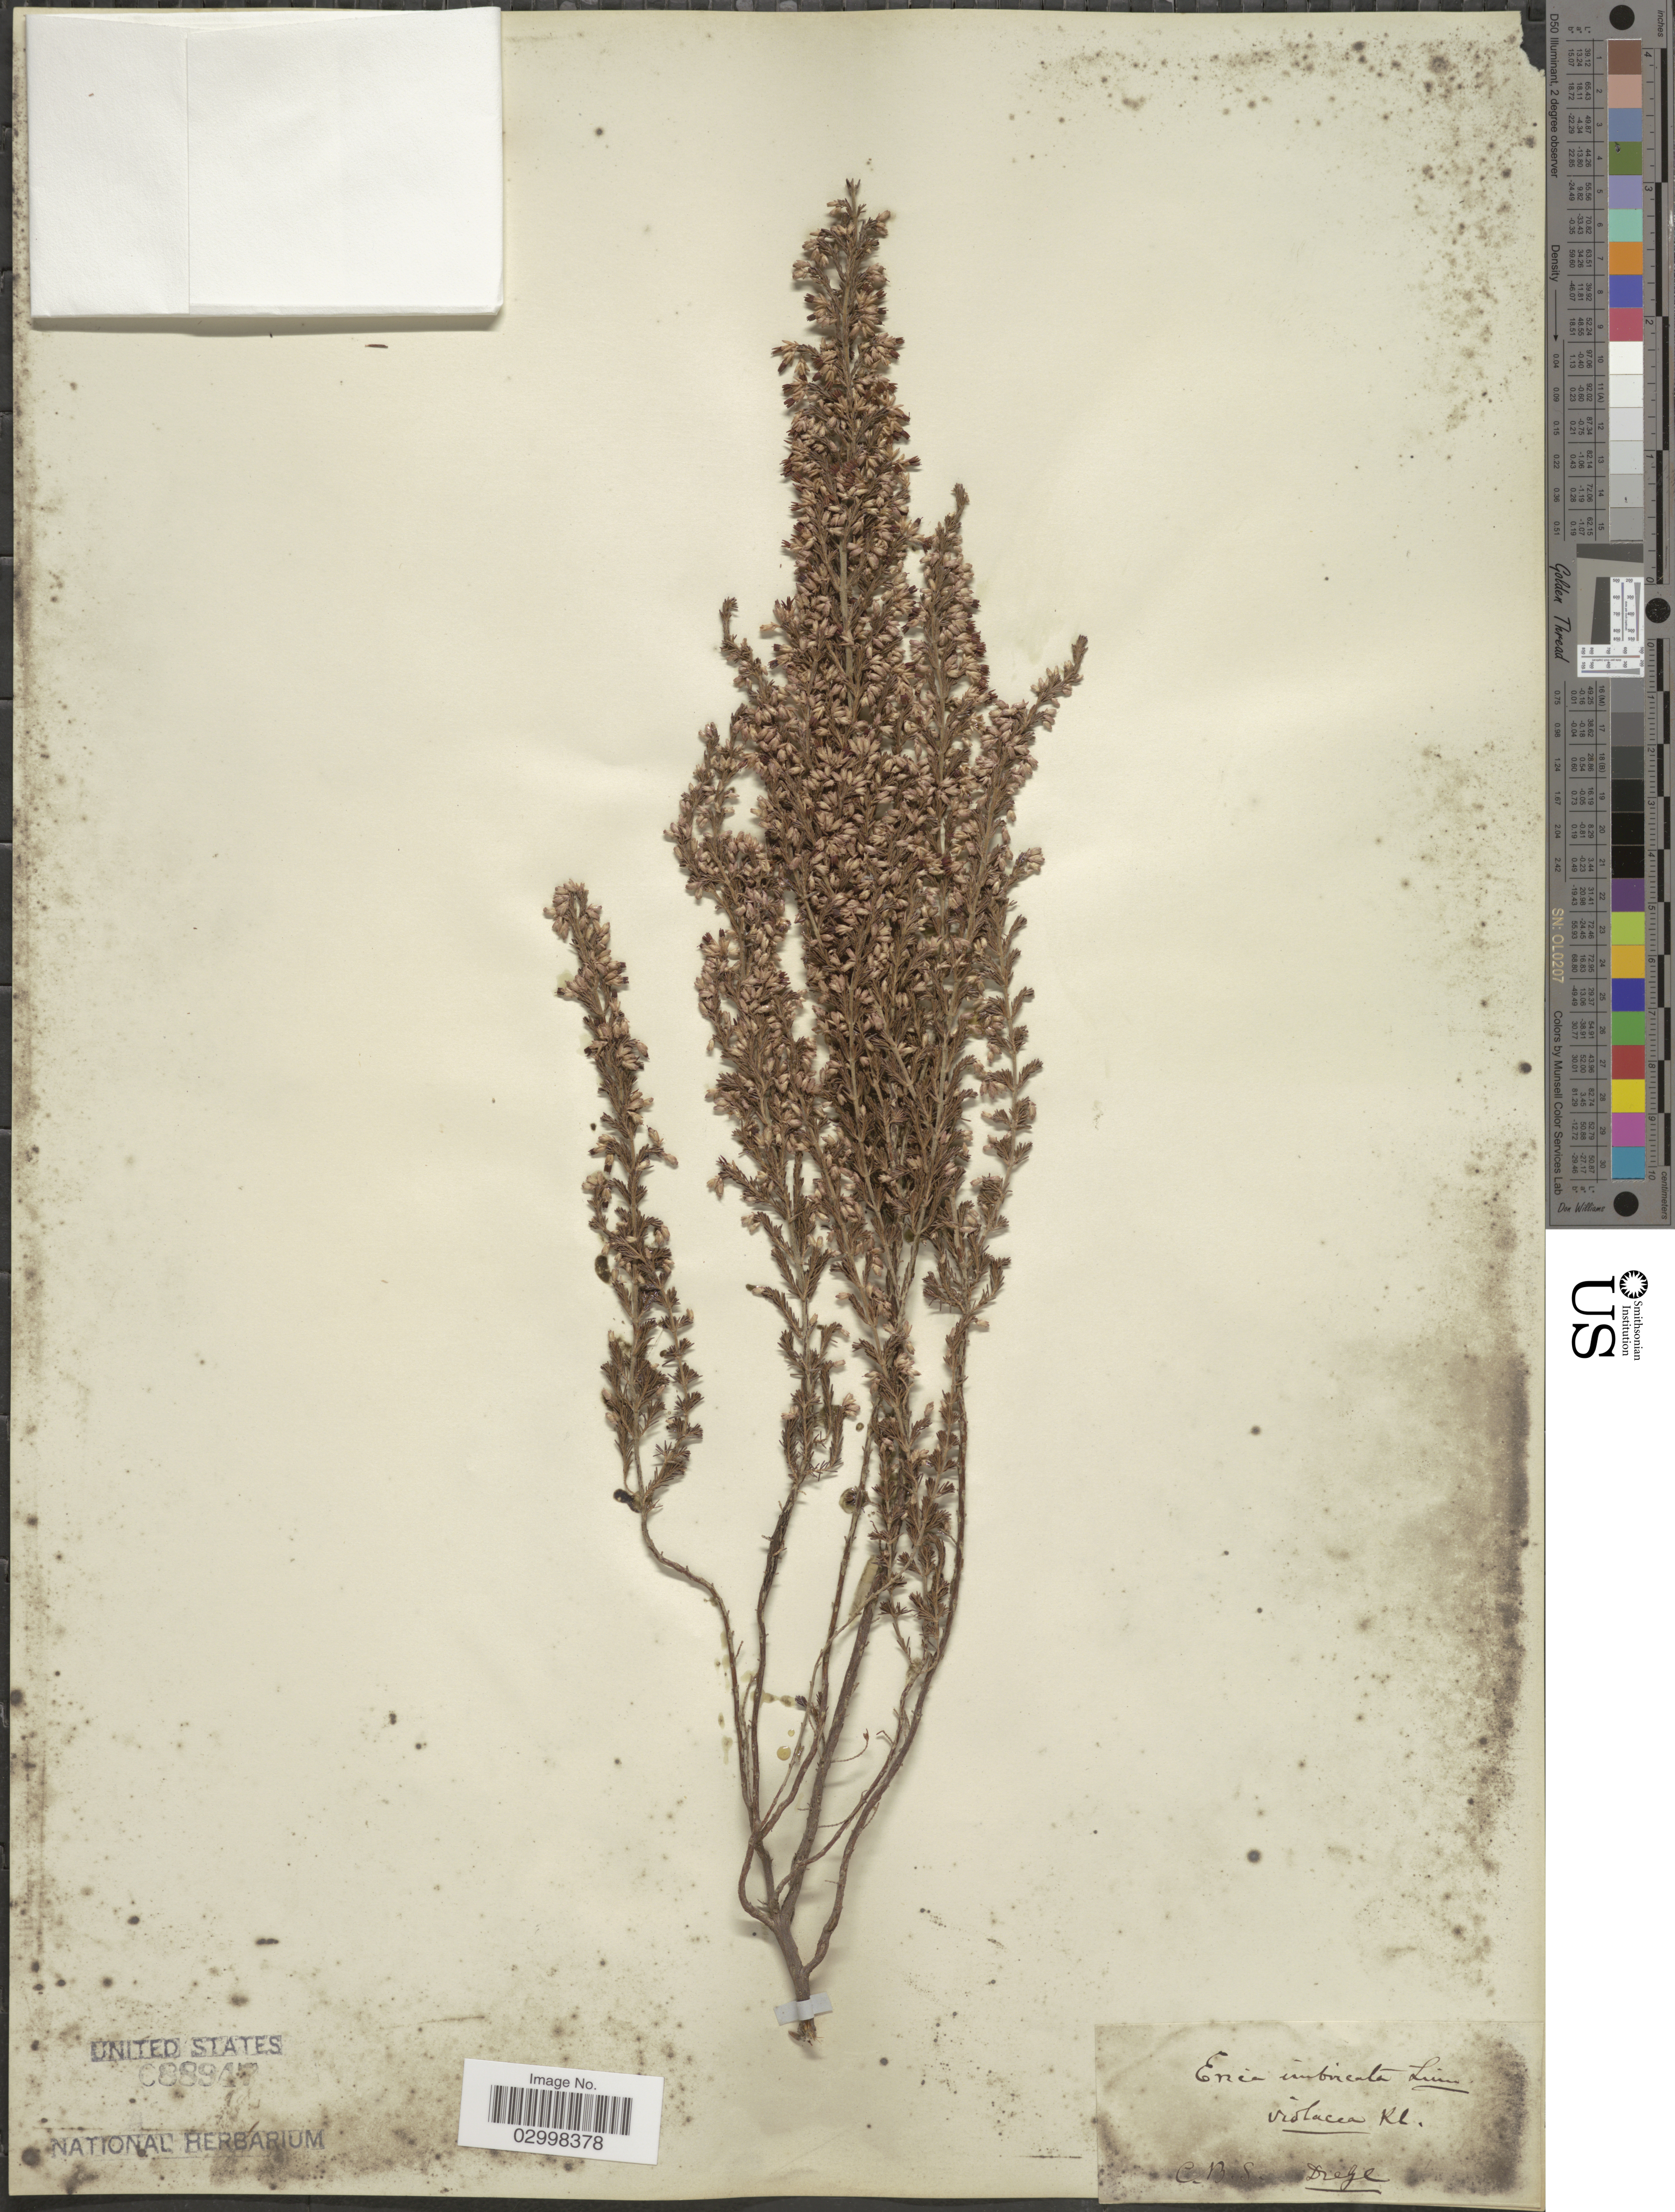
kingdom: Plantae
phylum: Tracheophyta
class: Magnoliopsida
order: Ericales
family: Ericaceae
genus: Erica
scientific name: Erica imbricata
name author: L.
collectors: Drege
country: South Africa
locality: C. B. S.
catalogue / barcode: US 88947